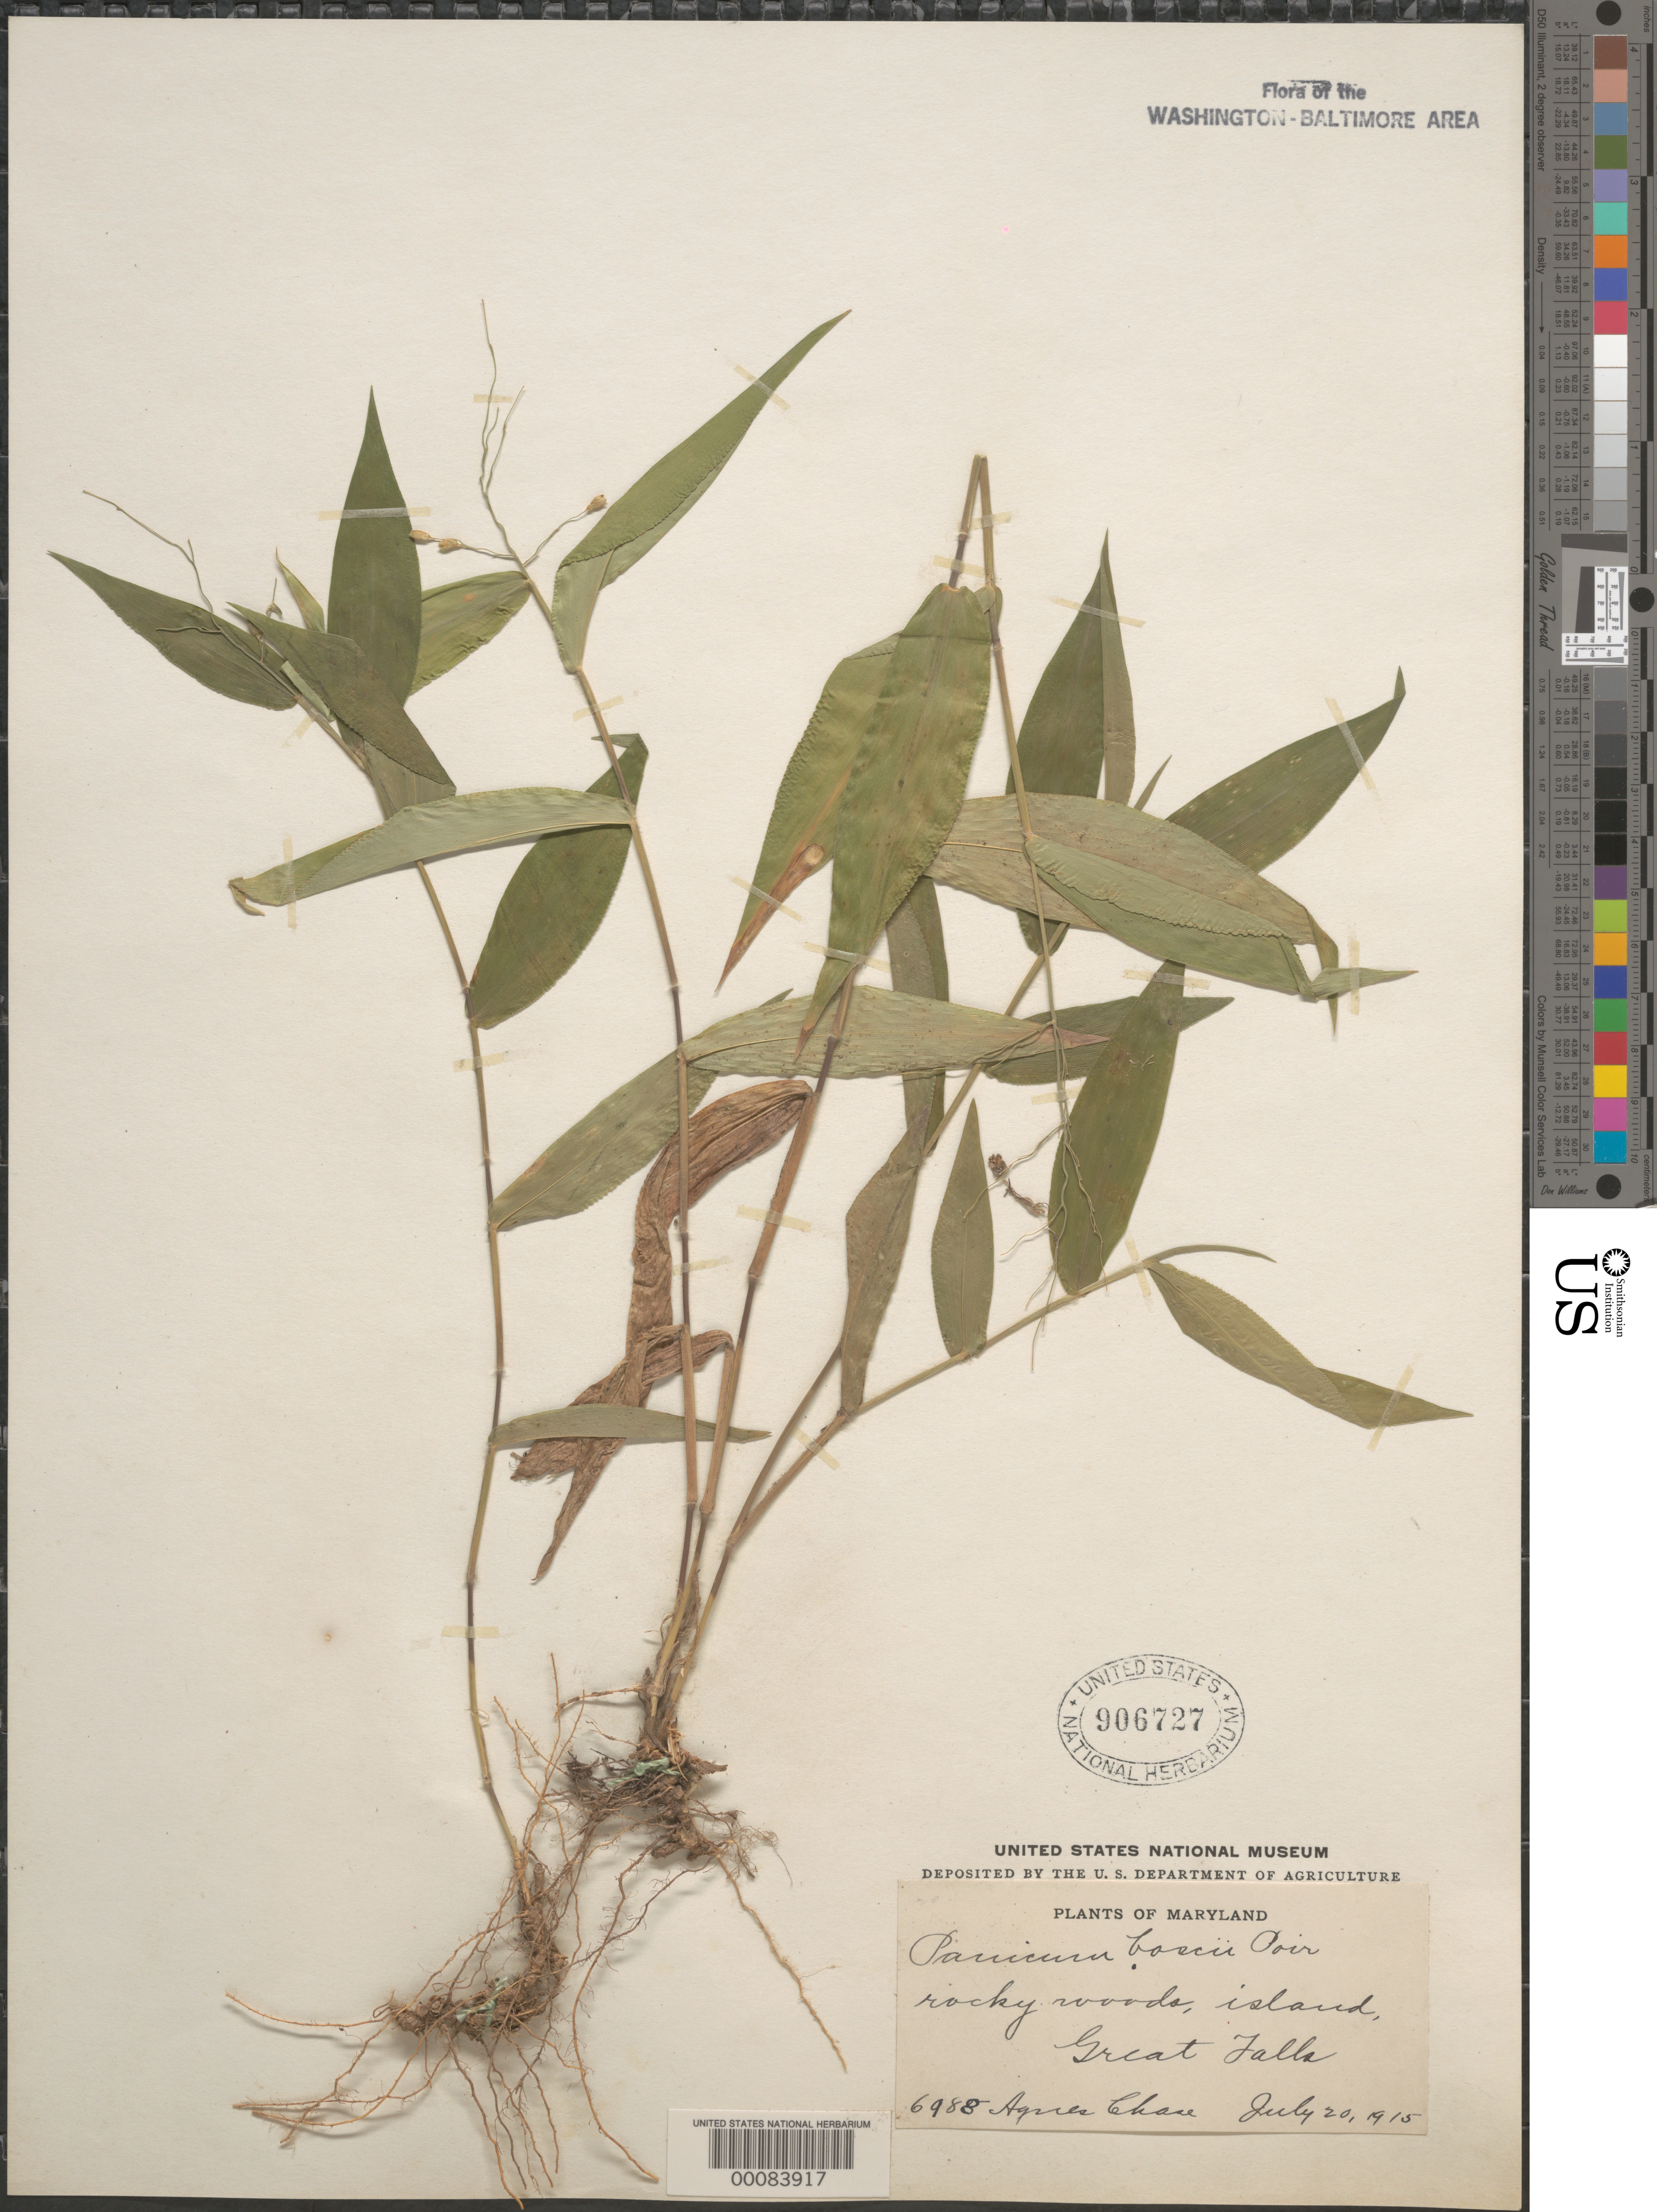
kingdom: Plantae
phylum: Tracheophyta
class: Liliopsida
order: Poales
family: Poaceae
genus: Dichanthelium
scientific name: Dichanthelium boscii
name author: (Poir.) Gould & C.A. Clark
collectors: A. Chase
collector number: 6988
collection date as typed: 20 Jul 1915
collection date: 1915-07-20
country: United States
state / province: Maryland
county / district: Montgomery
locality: Great Falls C. & O. Canal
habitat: Rocky woods, island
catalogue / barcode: US 906727